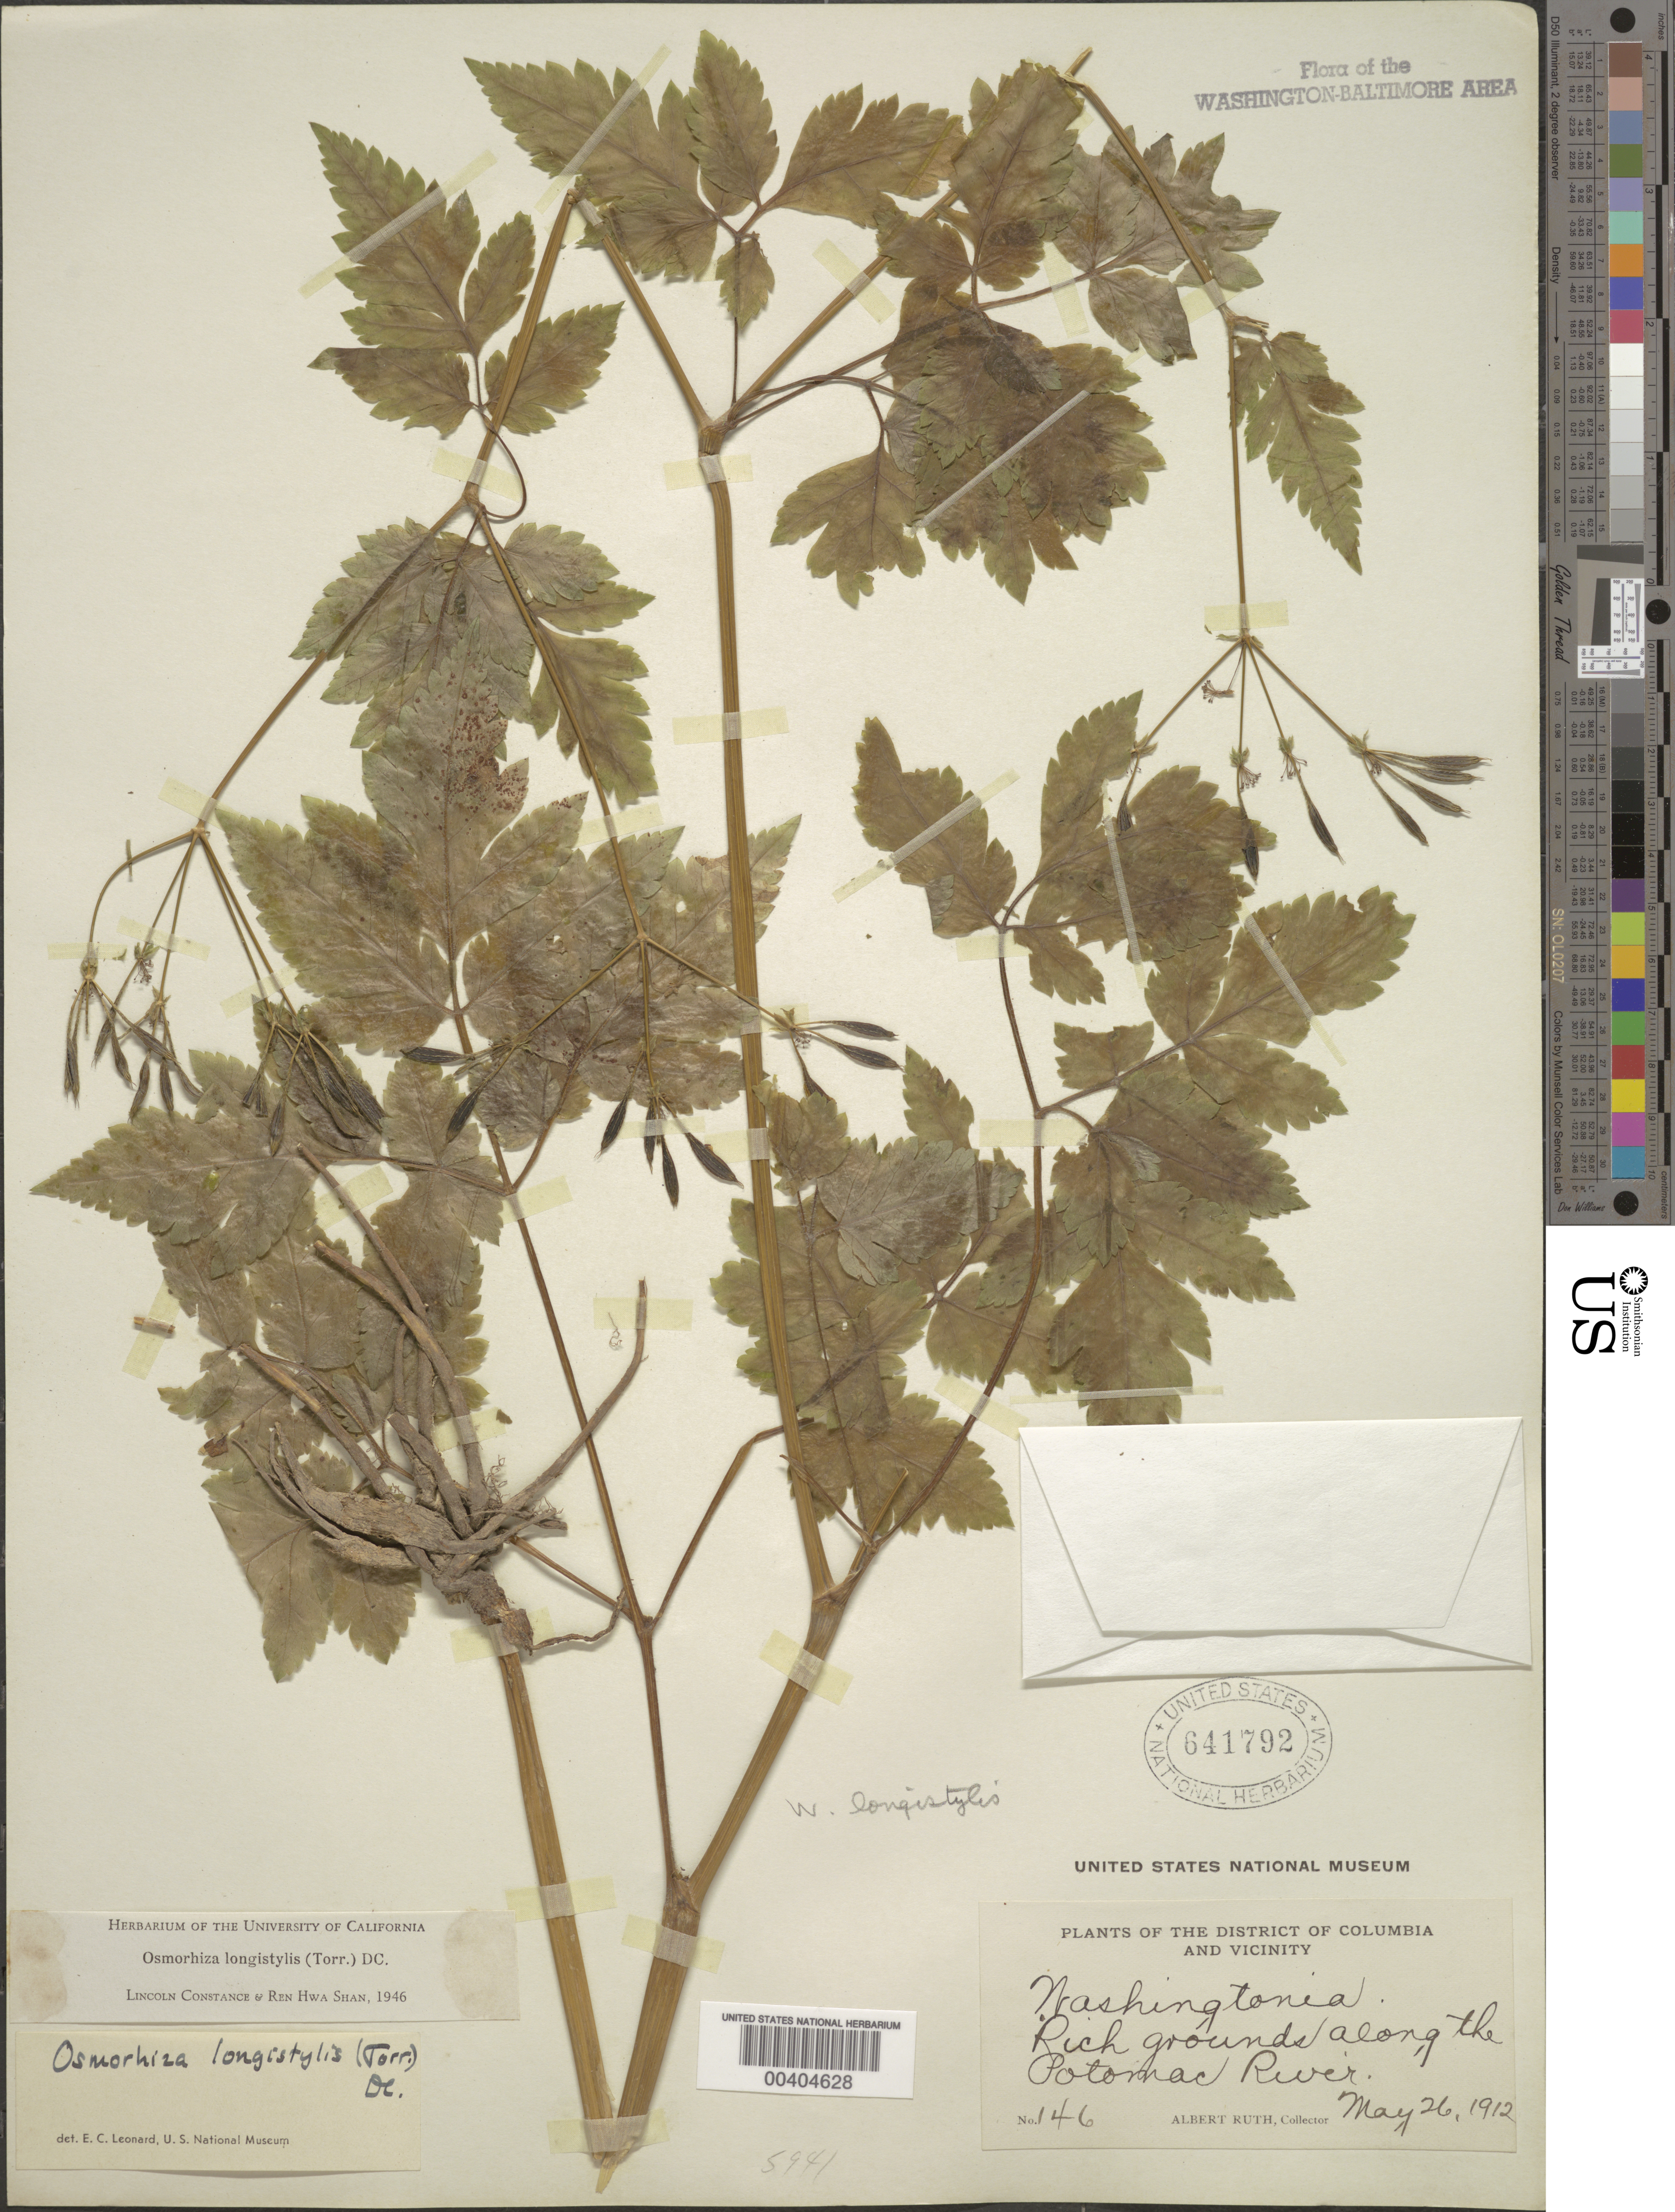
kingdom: Plantae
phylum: Tracheophyta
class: Magnoliopsida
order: Apiales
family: Apiaceae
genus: Osmorhiza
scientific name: Osmorhiza longistylis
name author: (Torr.) DC.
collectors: A. Ruth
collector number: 146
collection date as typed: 26 May 1912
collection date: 1912-05-26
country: United States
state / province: District of Columbia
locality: Along Potomac River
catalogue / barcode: US 641792